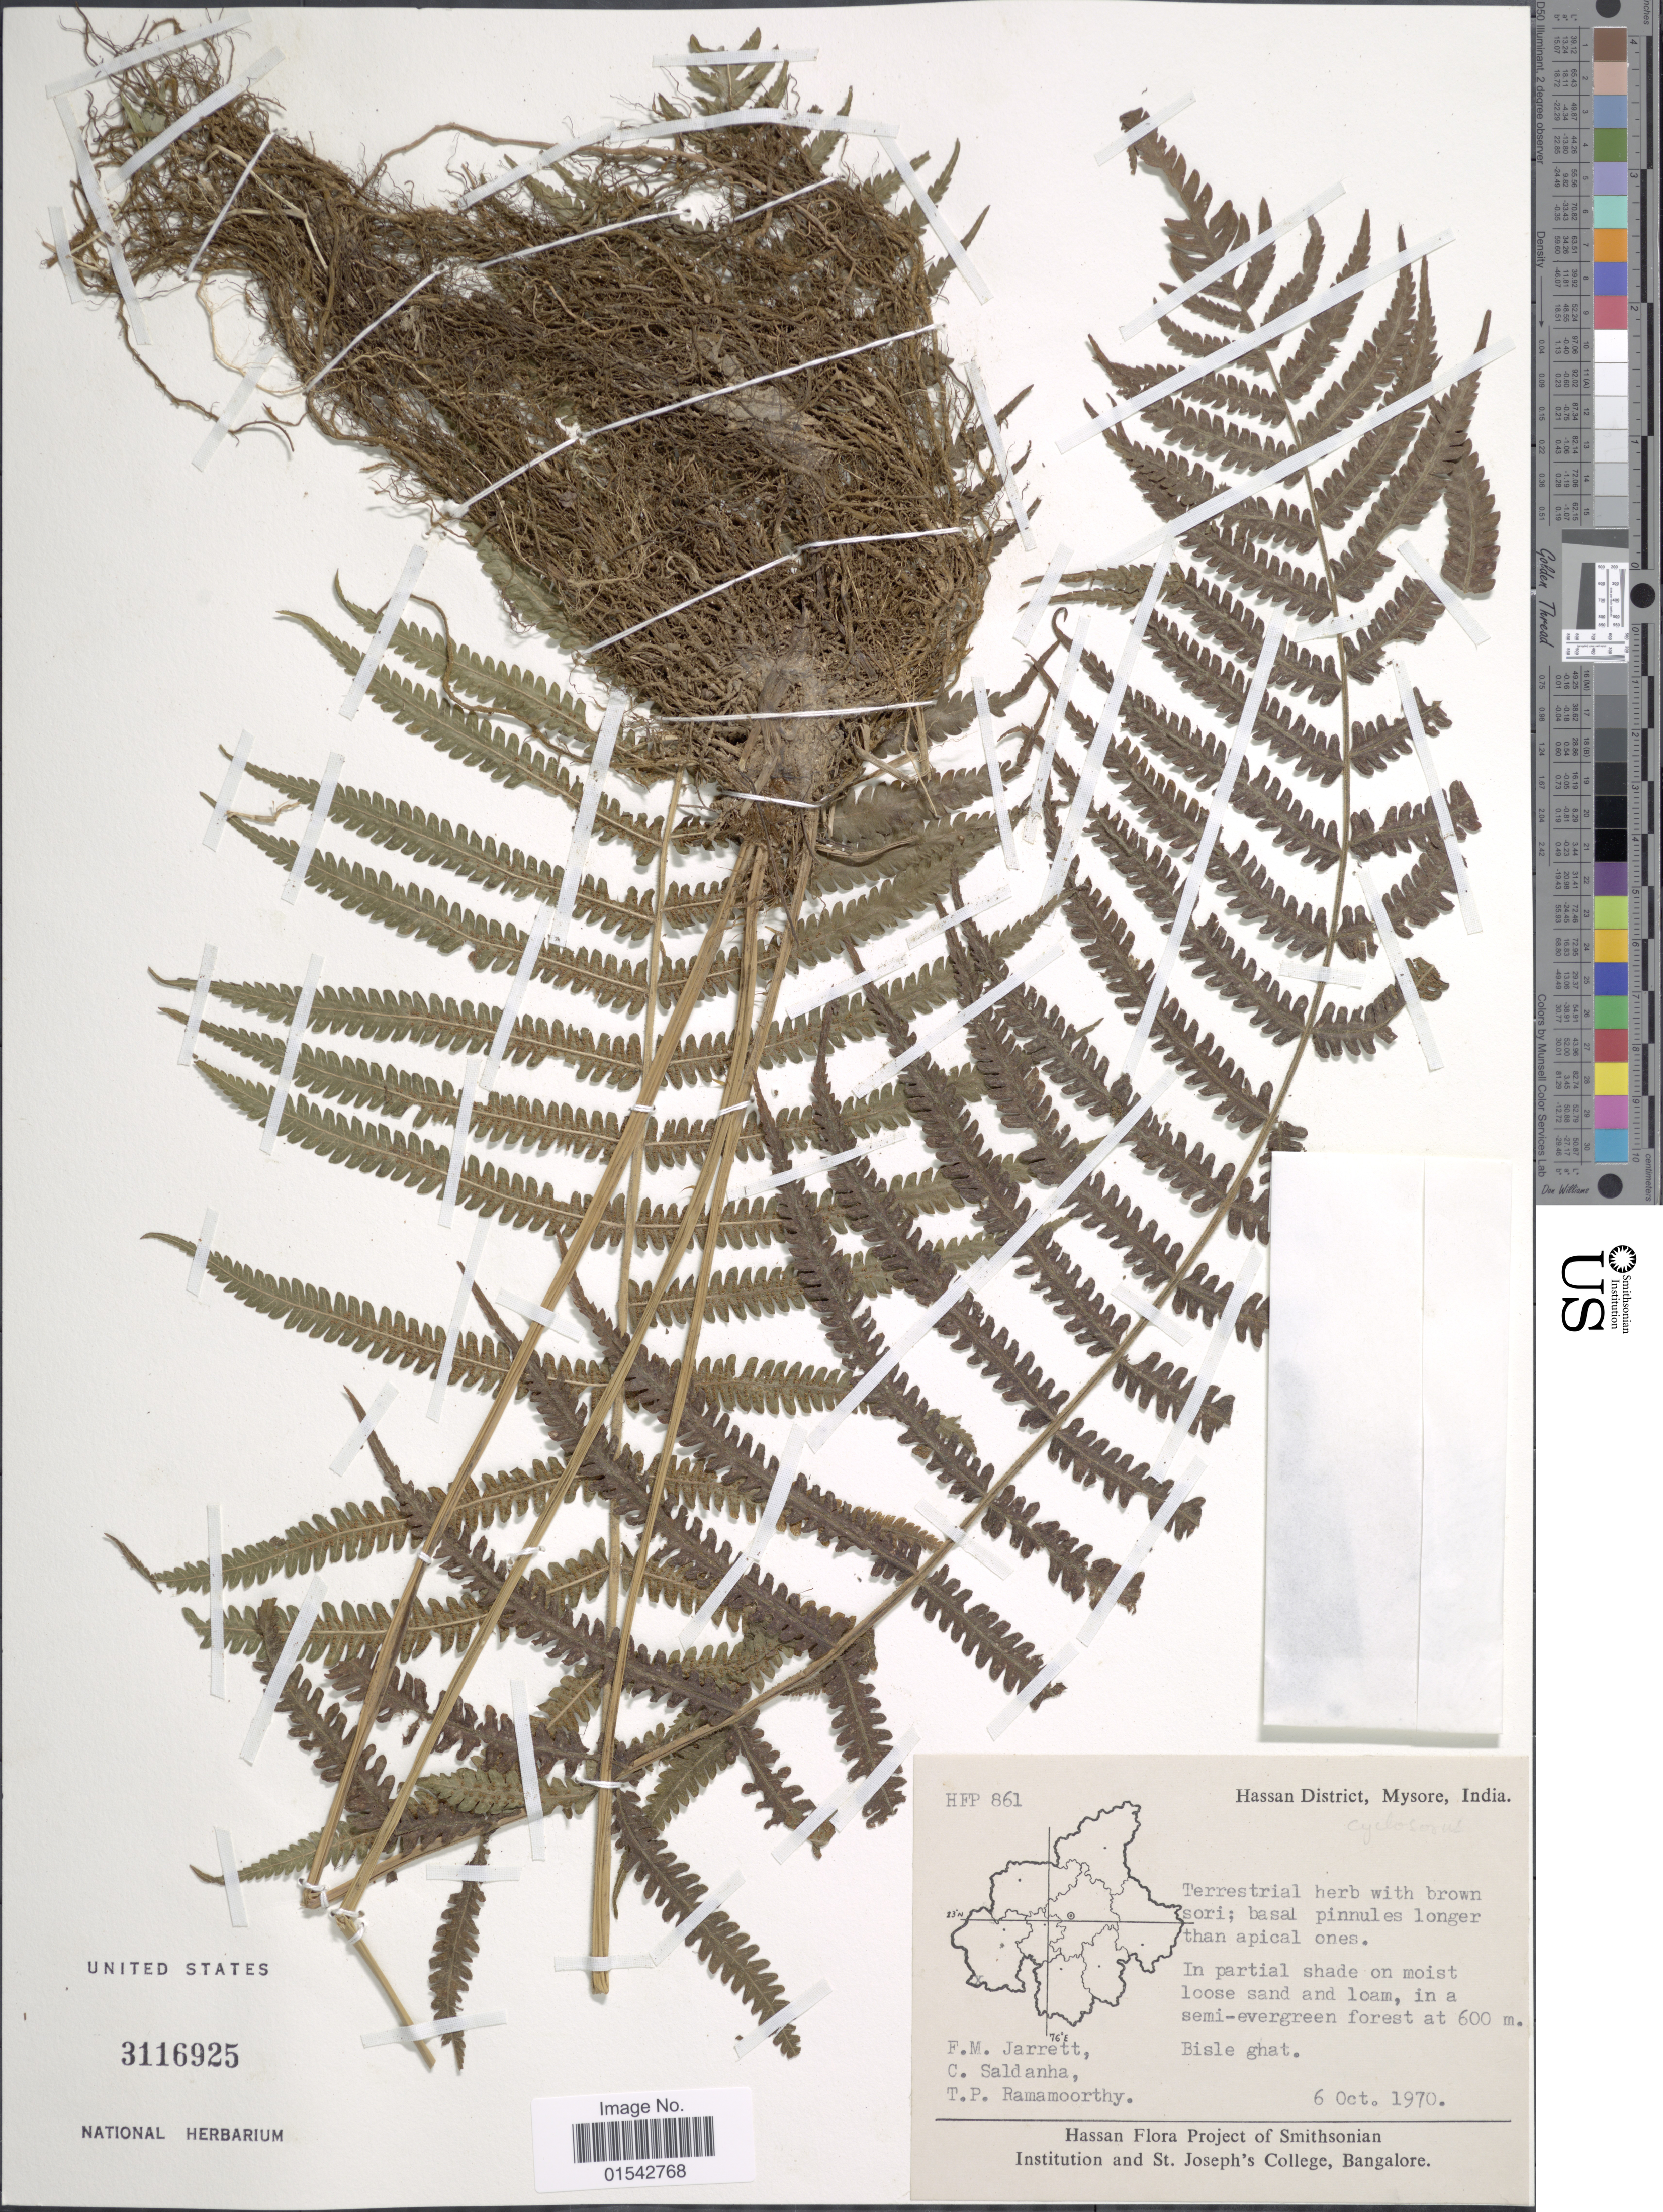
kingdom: Plantae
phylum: Tracheophyta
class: Polypodiopsida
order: Polypodiales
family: Thelypteridaceae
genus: Cyclosorus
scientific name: Cyclosorus sp.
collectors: F. M. Jarrett, C. Saldanha & T. P. Ramamoorthy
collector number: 861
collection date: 1970-10-06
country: India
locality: Hassan District, Mysore, India, Bisle ghat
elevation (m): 600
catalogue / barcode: US 3116925